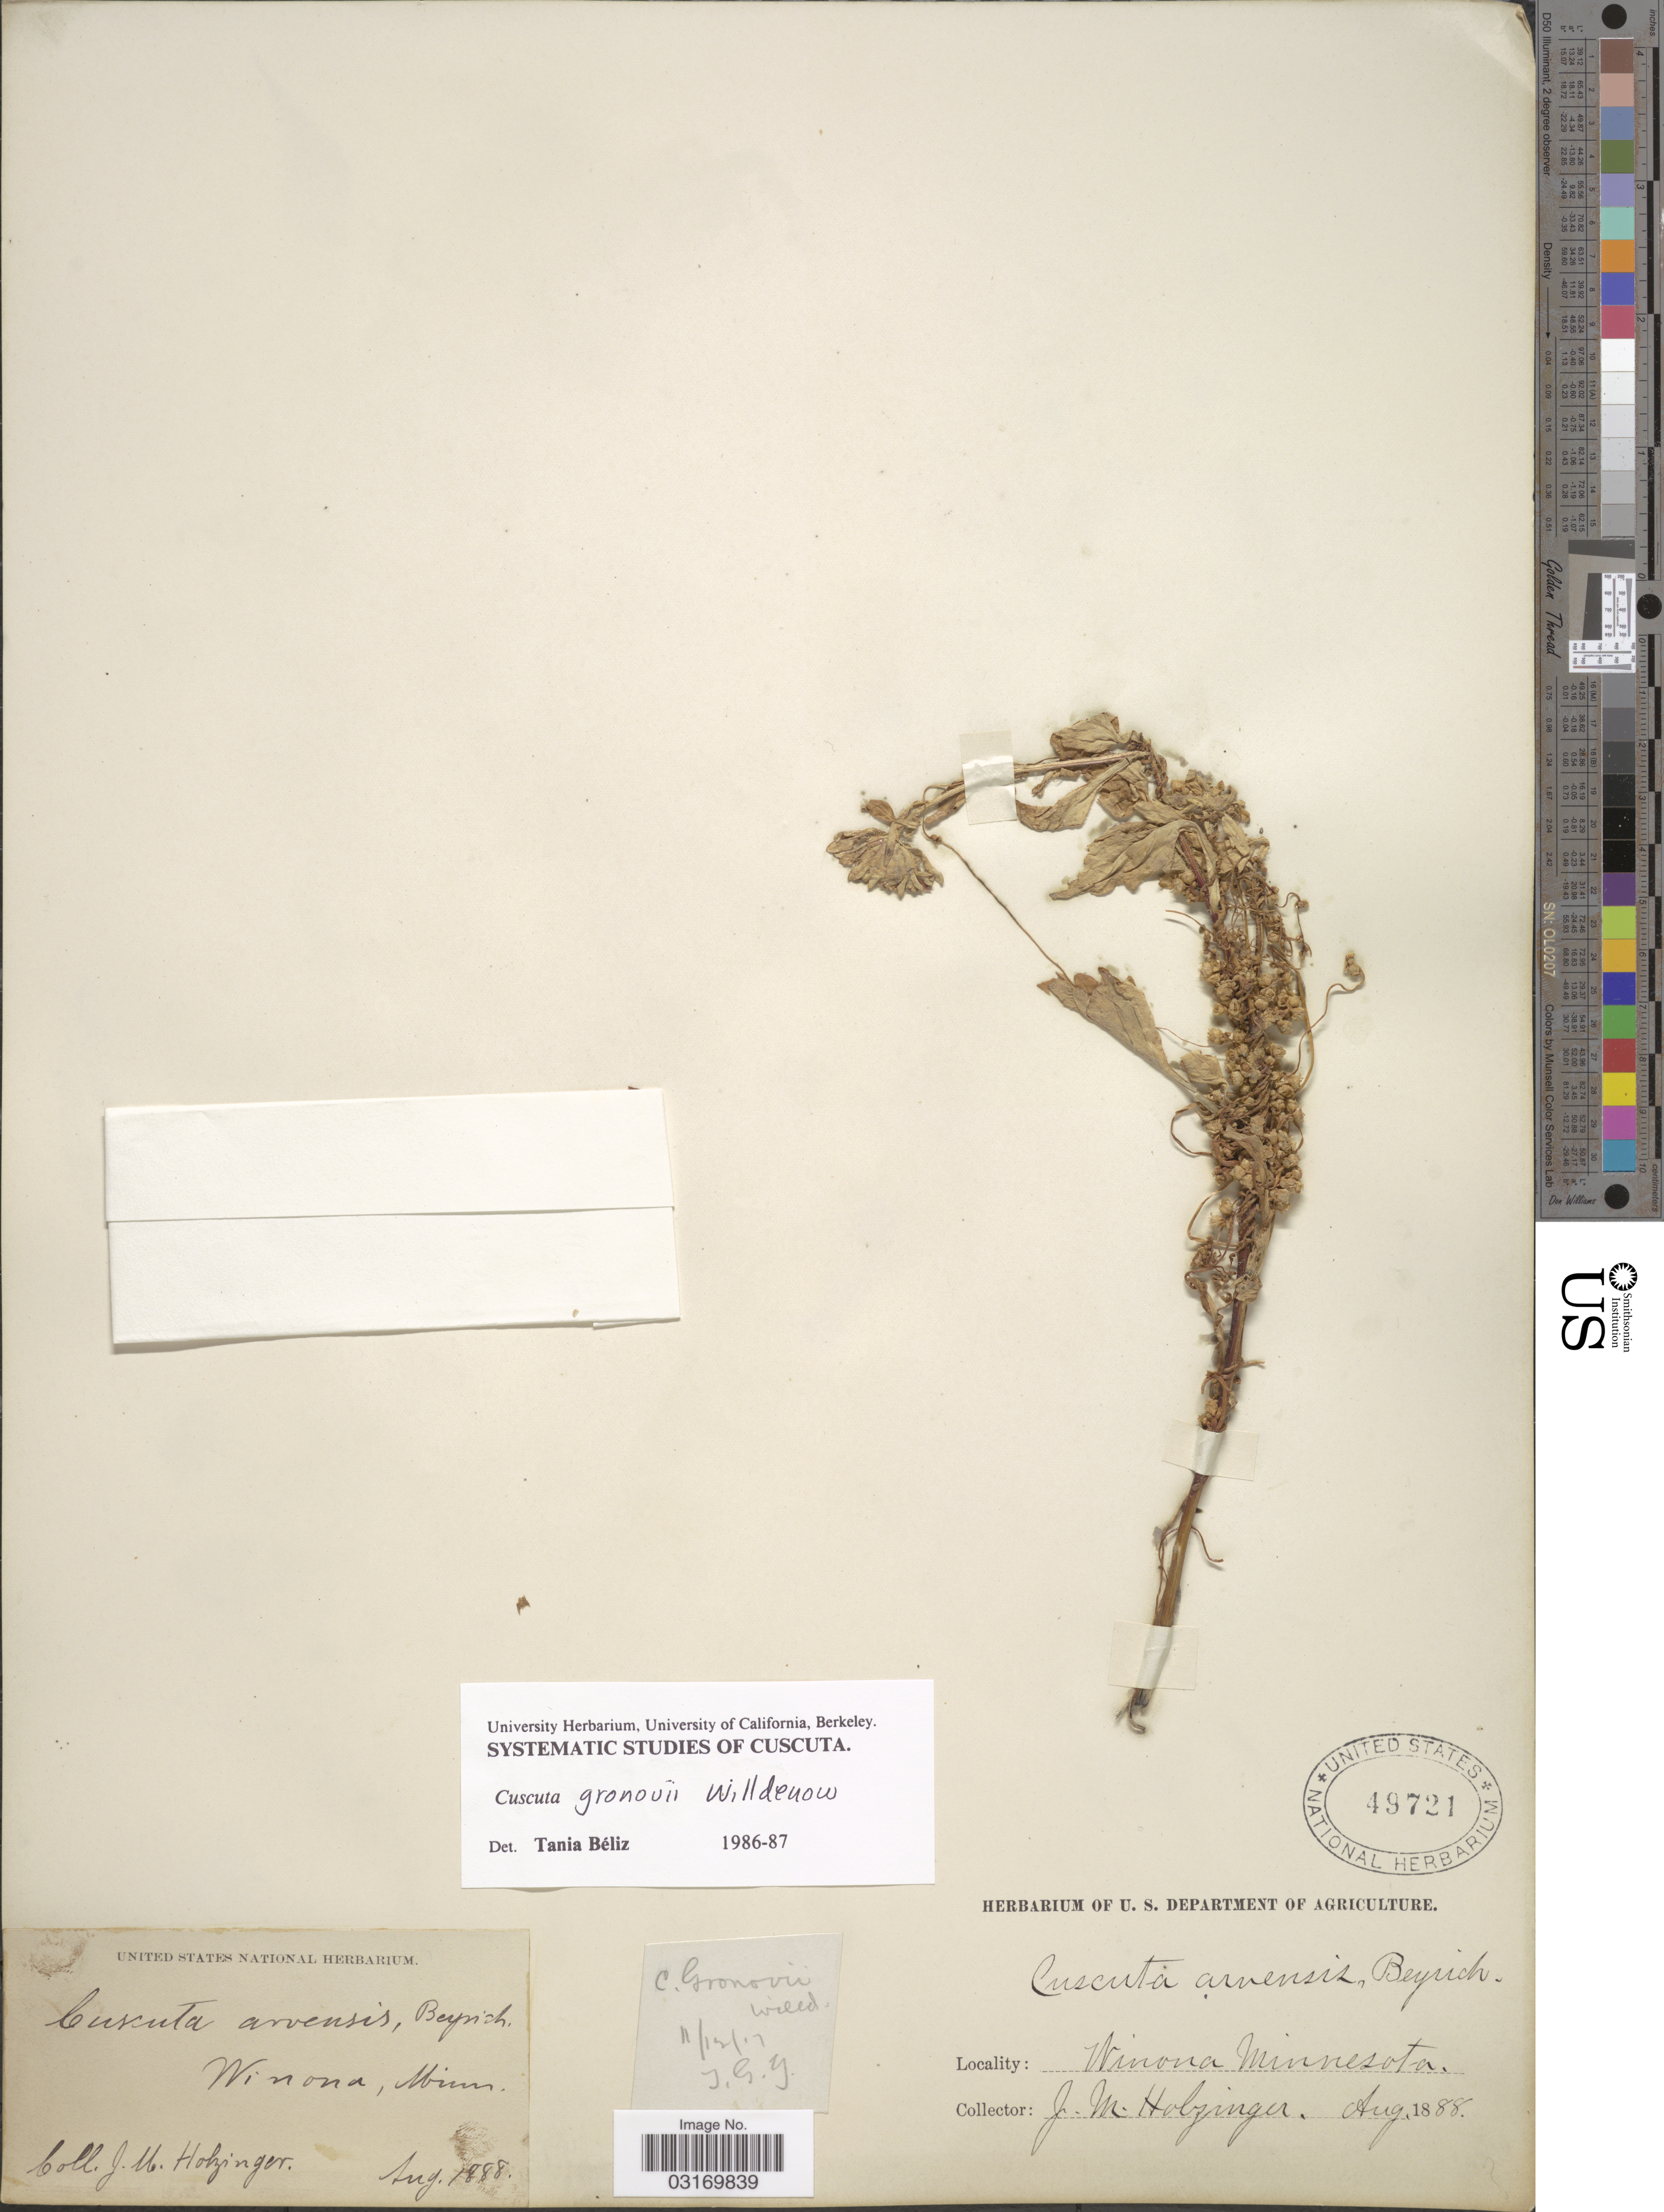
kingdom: Plantae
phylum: Tracheophyta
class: Magnoliopsida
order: Solanales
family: Convolvulaceae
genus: Cuscuta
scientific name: Cuscuta gronovii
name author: Willd. ex Schult.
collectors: J. M. Holzinger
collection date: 1888-08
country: United States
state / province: Minnesota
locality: Winona.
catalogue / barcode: US 49721